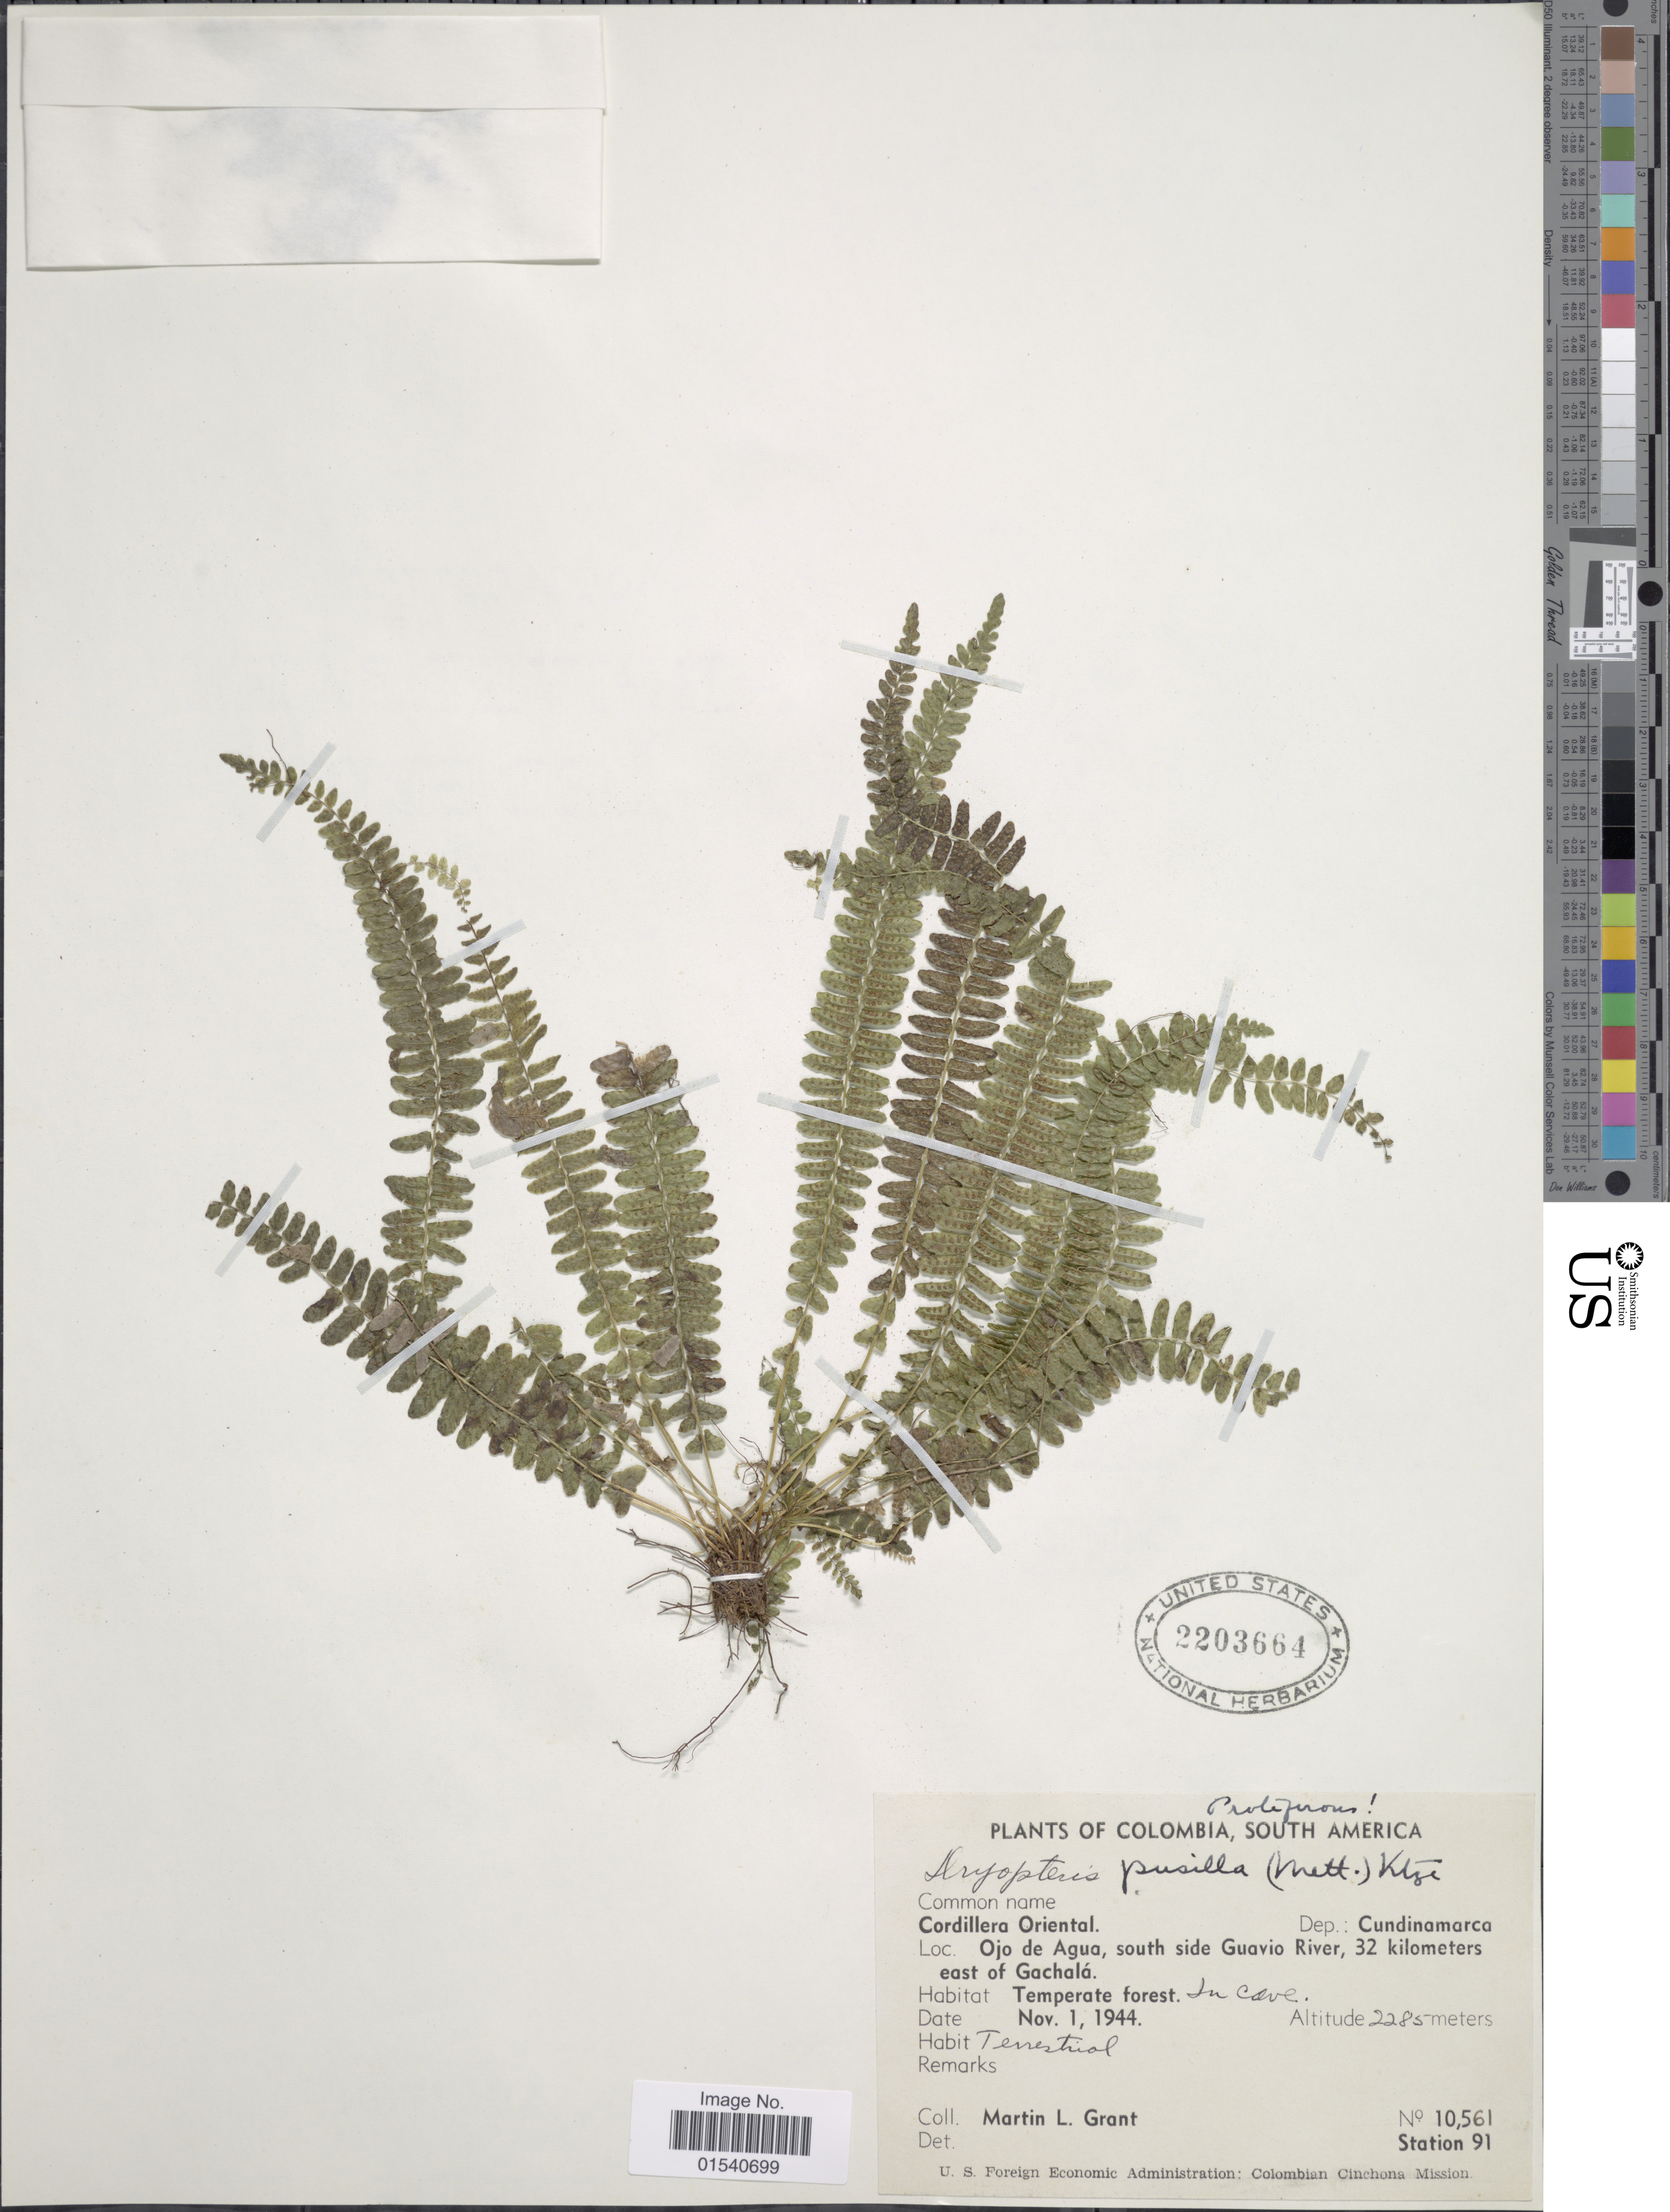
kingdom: Plantae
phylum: Tracheophyta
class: Polypodiopsida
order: Polypodiales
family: Thelypteridaceae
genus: Amauropelta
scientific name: Amauropelta pusilla (Mett.) comb. nov., ined 2015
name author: (Mett.)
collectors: M. L. Grant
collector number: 10561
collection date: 1944-11-01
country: Colombia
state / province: Cundinamarca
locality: Cordillera Oriental, Dep: Cundinamarca, Ojo de Agua, south side Guavio River, 32 kilometers east of Gachalá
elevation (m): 2285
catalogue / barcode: US 2203664